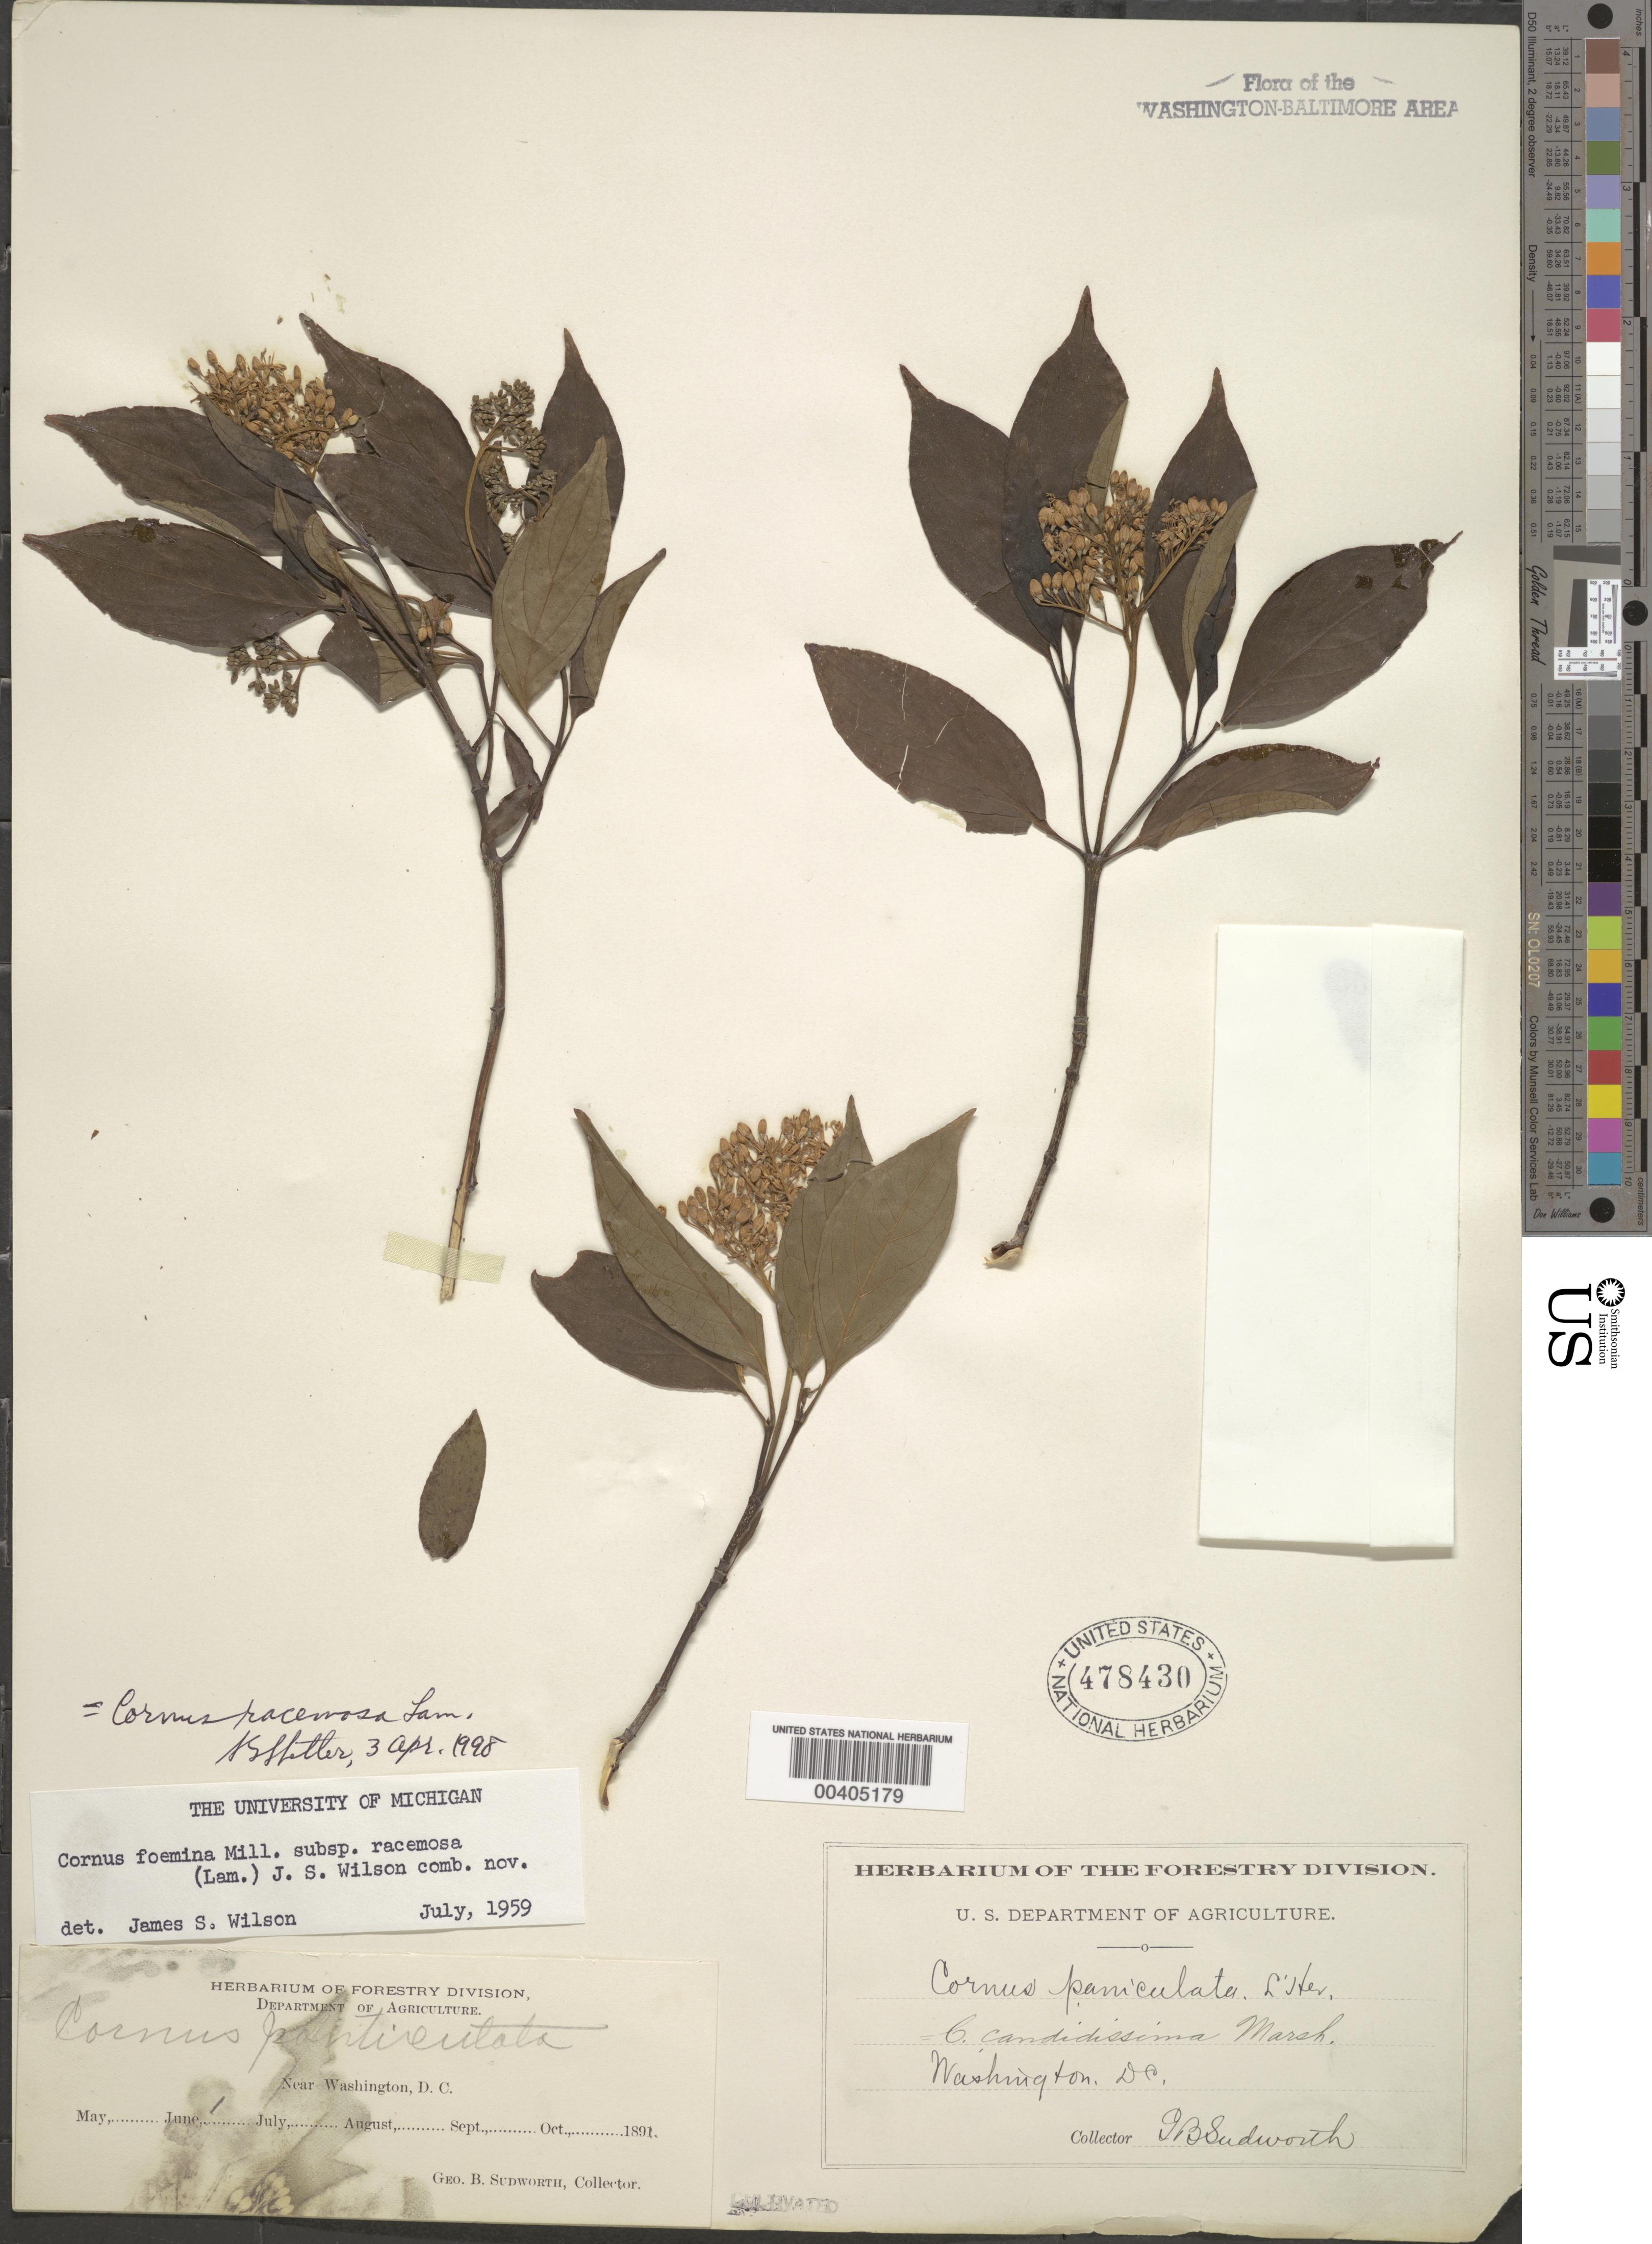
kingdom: Plantae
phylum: Tracheophyta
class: Magnoliopsida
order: Cornales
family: Cornaceae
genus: Cornus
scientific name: Cornus racemosa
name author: Lam.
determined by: Wilson, J. S., (MICH), University of Michigan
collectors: G. B. Sudworth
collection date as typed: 01 Jun 1891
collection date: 1891-06-01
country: United States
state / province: District of Columbia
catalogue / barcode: US 478430